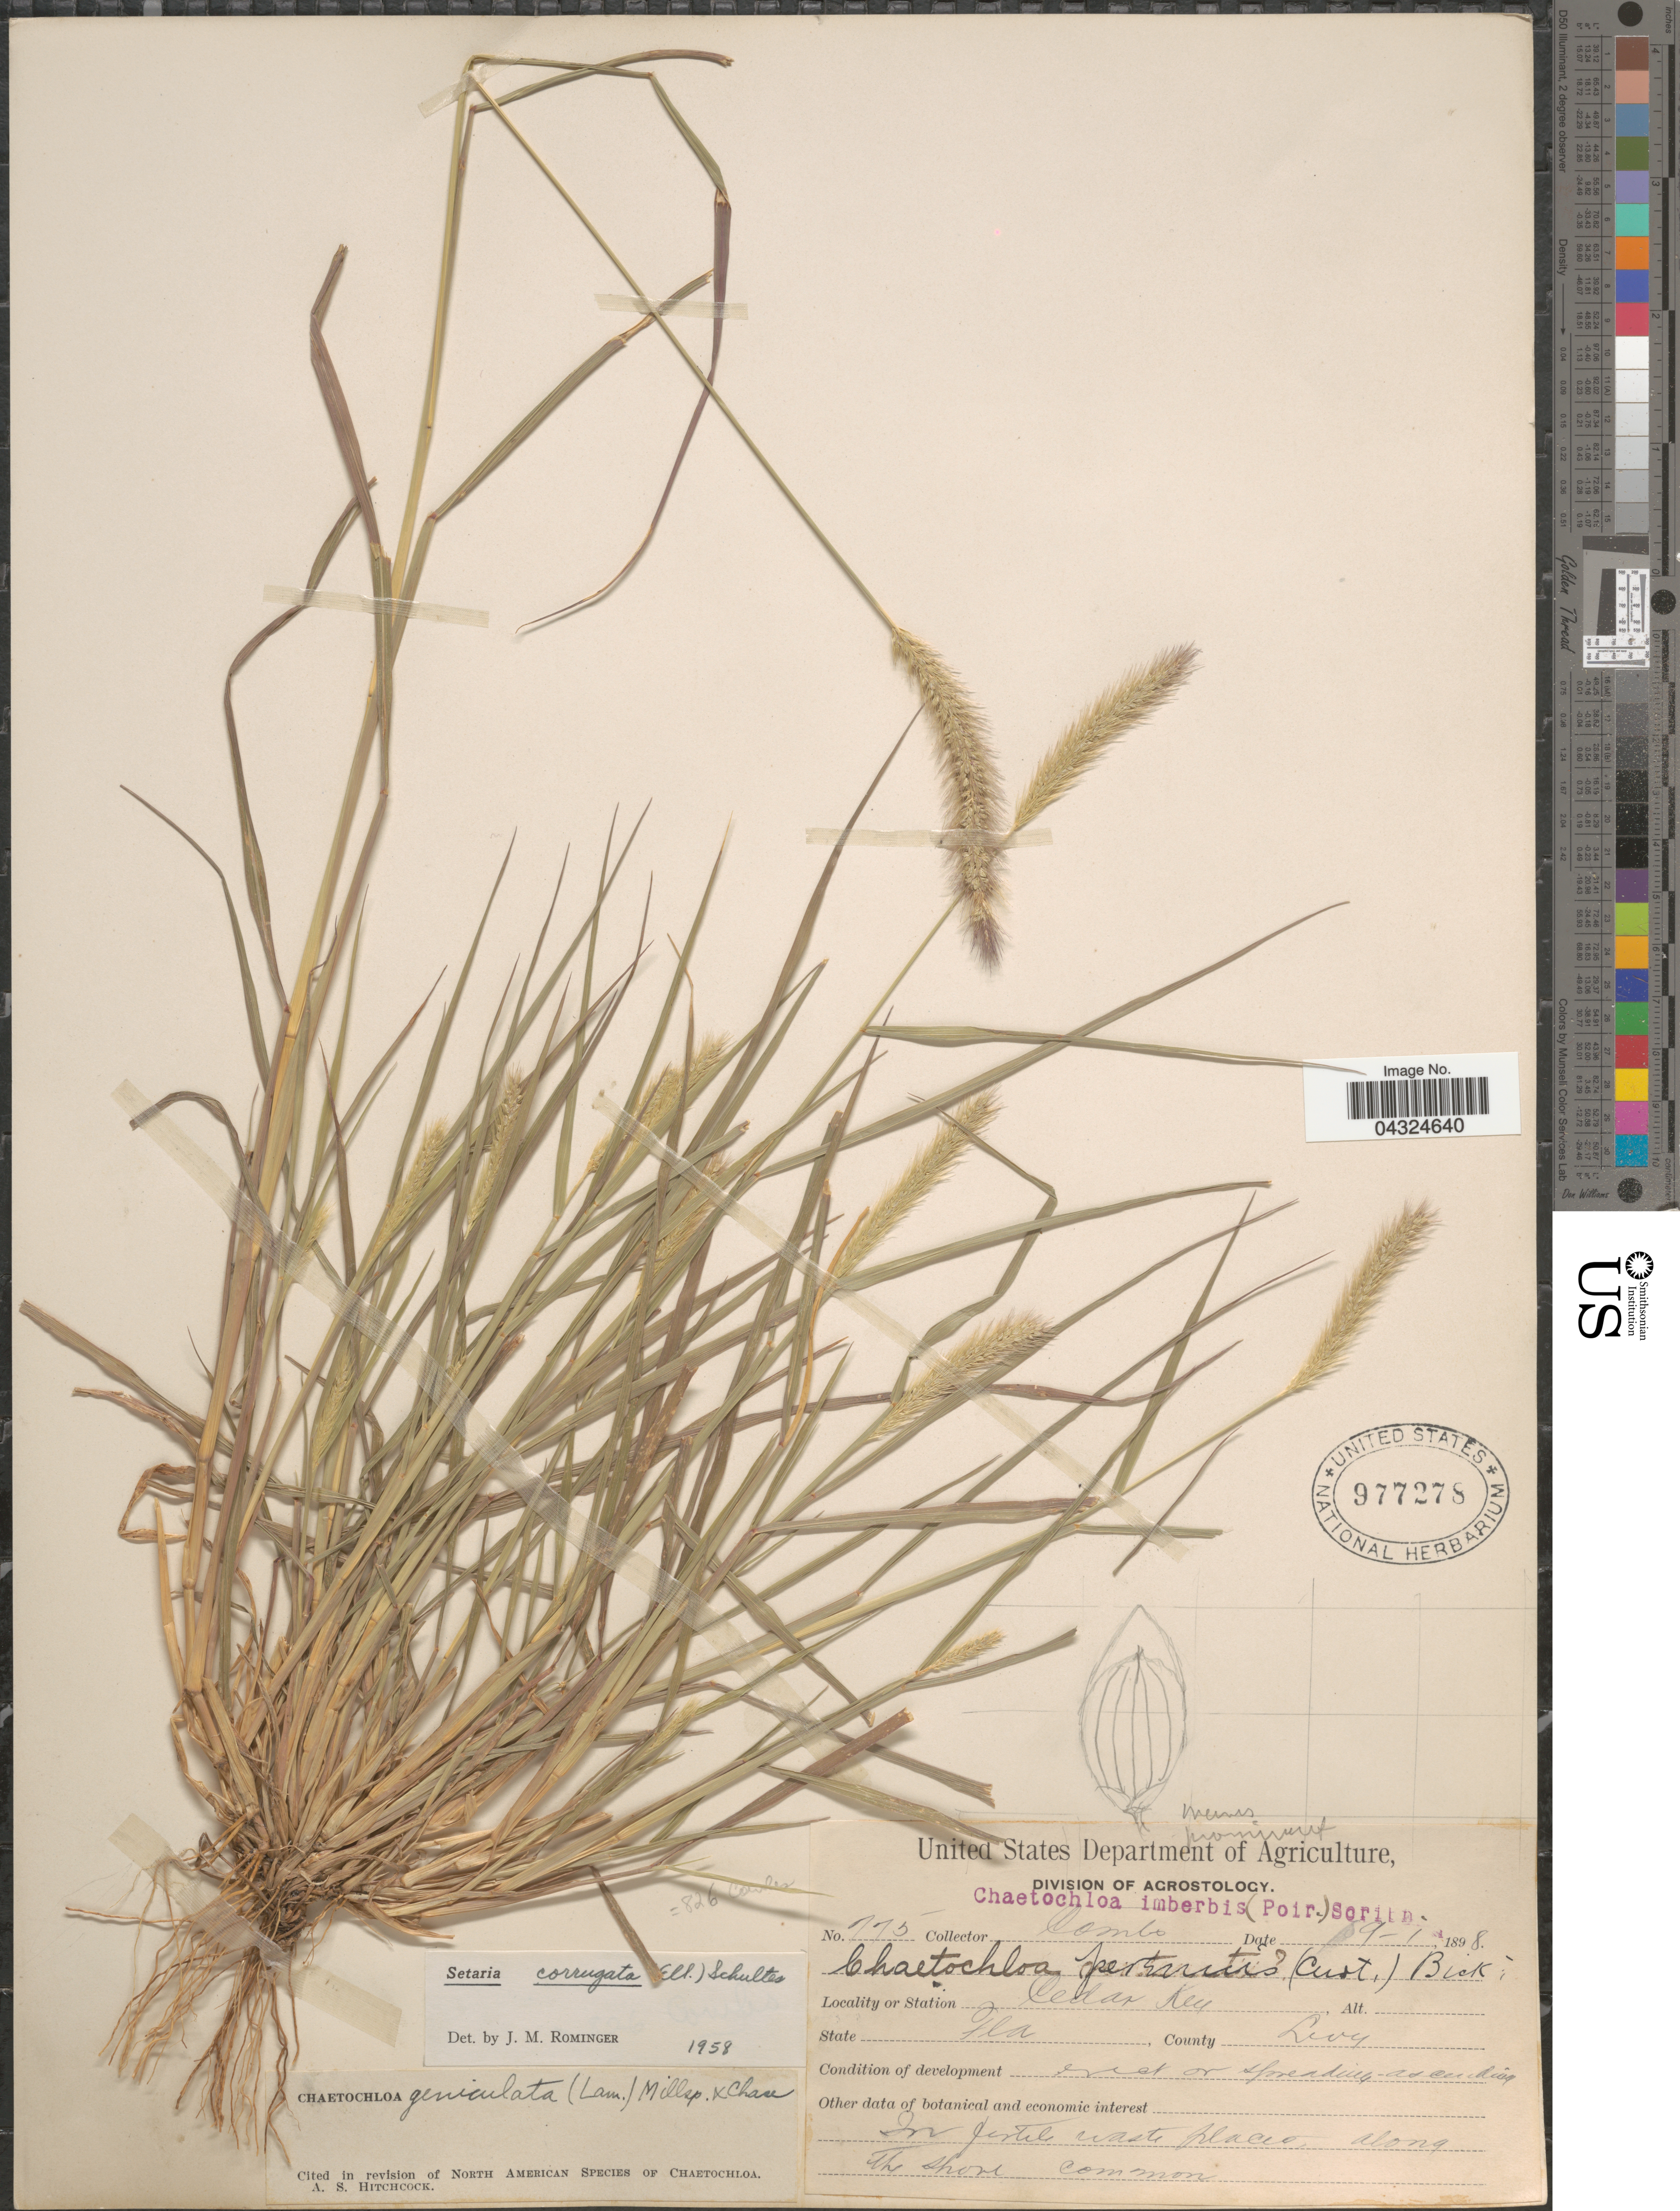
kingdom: Plantae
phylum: Tracheophyta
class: Liliopsida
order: Poales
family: Poaceae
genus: Setaria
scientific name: Setaria corrugata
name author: (Elliott) Schult.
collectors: -. Combs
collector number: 775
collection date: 1898-09-01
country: United States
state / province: Florida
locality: Station Cedar Key. County Levy.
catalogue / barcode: US 977278